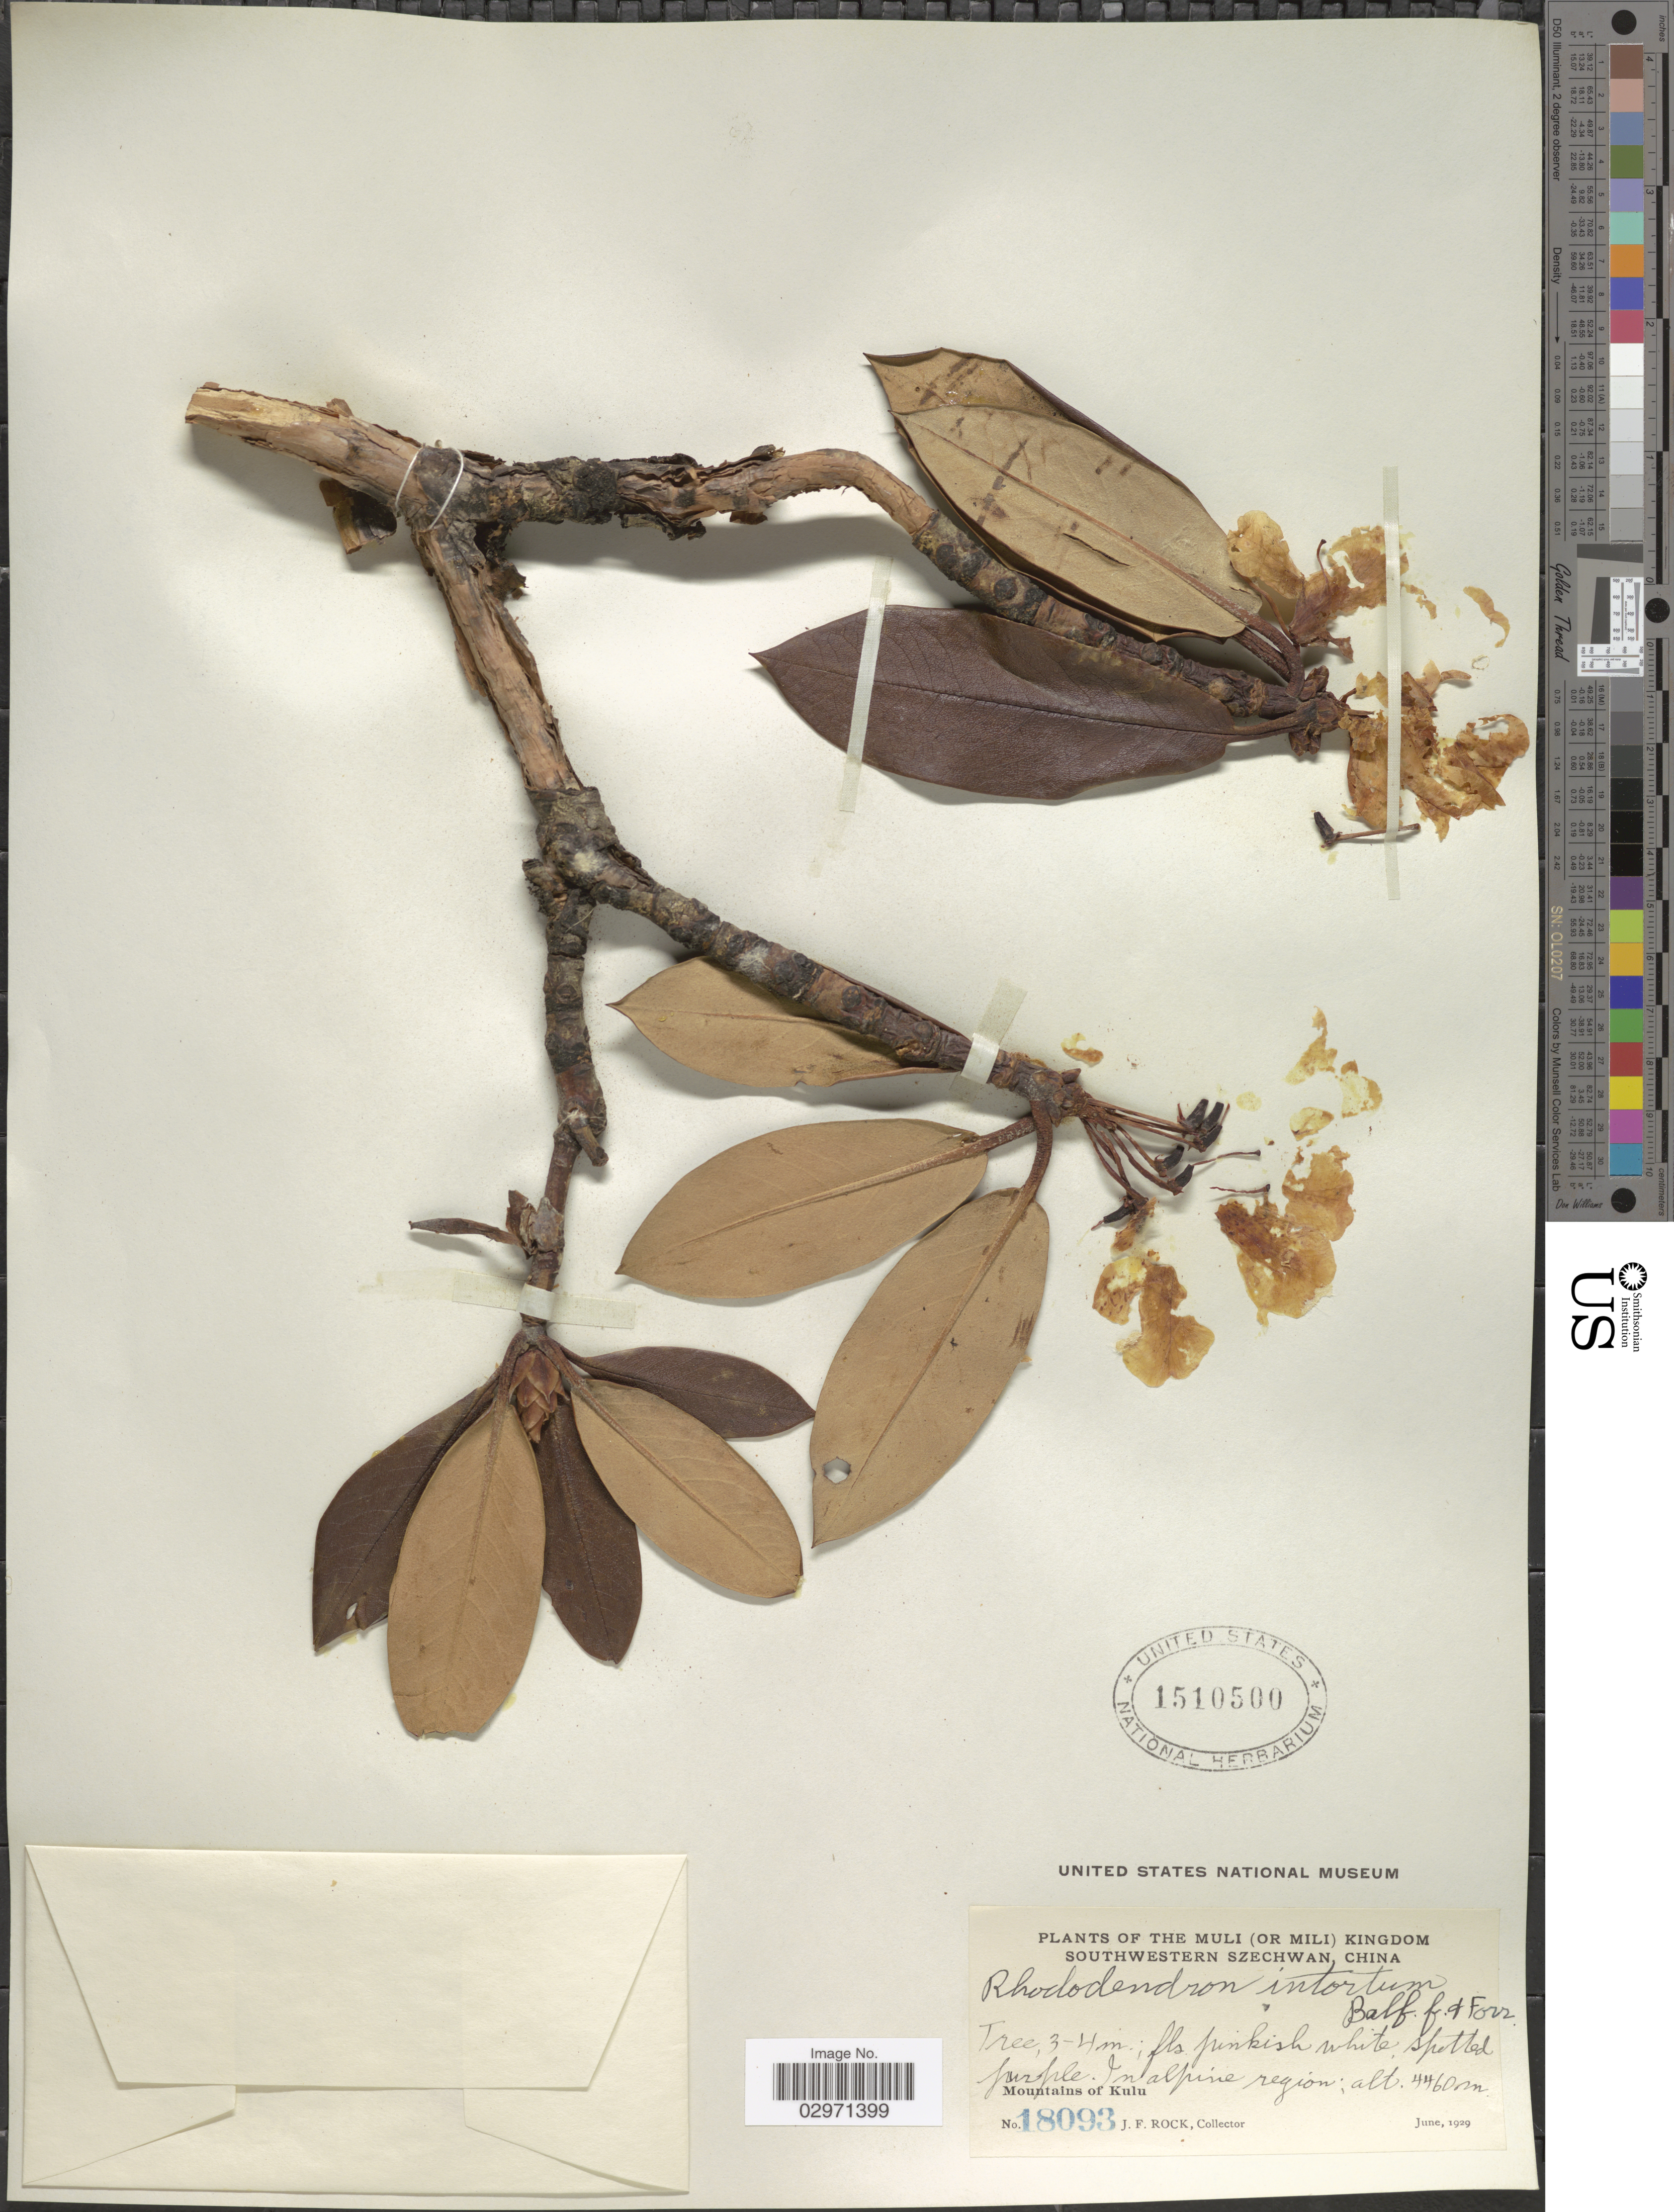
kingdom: Plantae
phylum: Tracheophyta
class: Magnoliopsida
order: Ericales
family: Ericaceae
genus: Rhododendron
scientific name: Rhododendron intortum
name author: Balf. f. & Forrest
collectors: J. Rock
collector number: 18093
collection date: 1929-06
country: China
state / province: Sichuan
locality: Muli (Or Mili) Kingdom Southwestern Szechwan. In alpine region. Mountains of Kulu.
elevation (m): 4460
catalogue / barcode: US 1510500